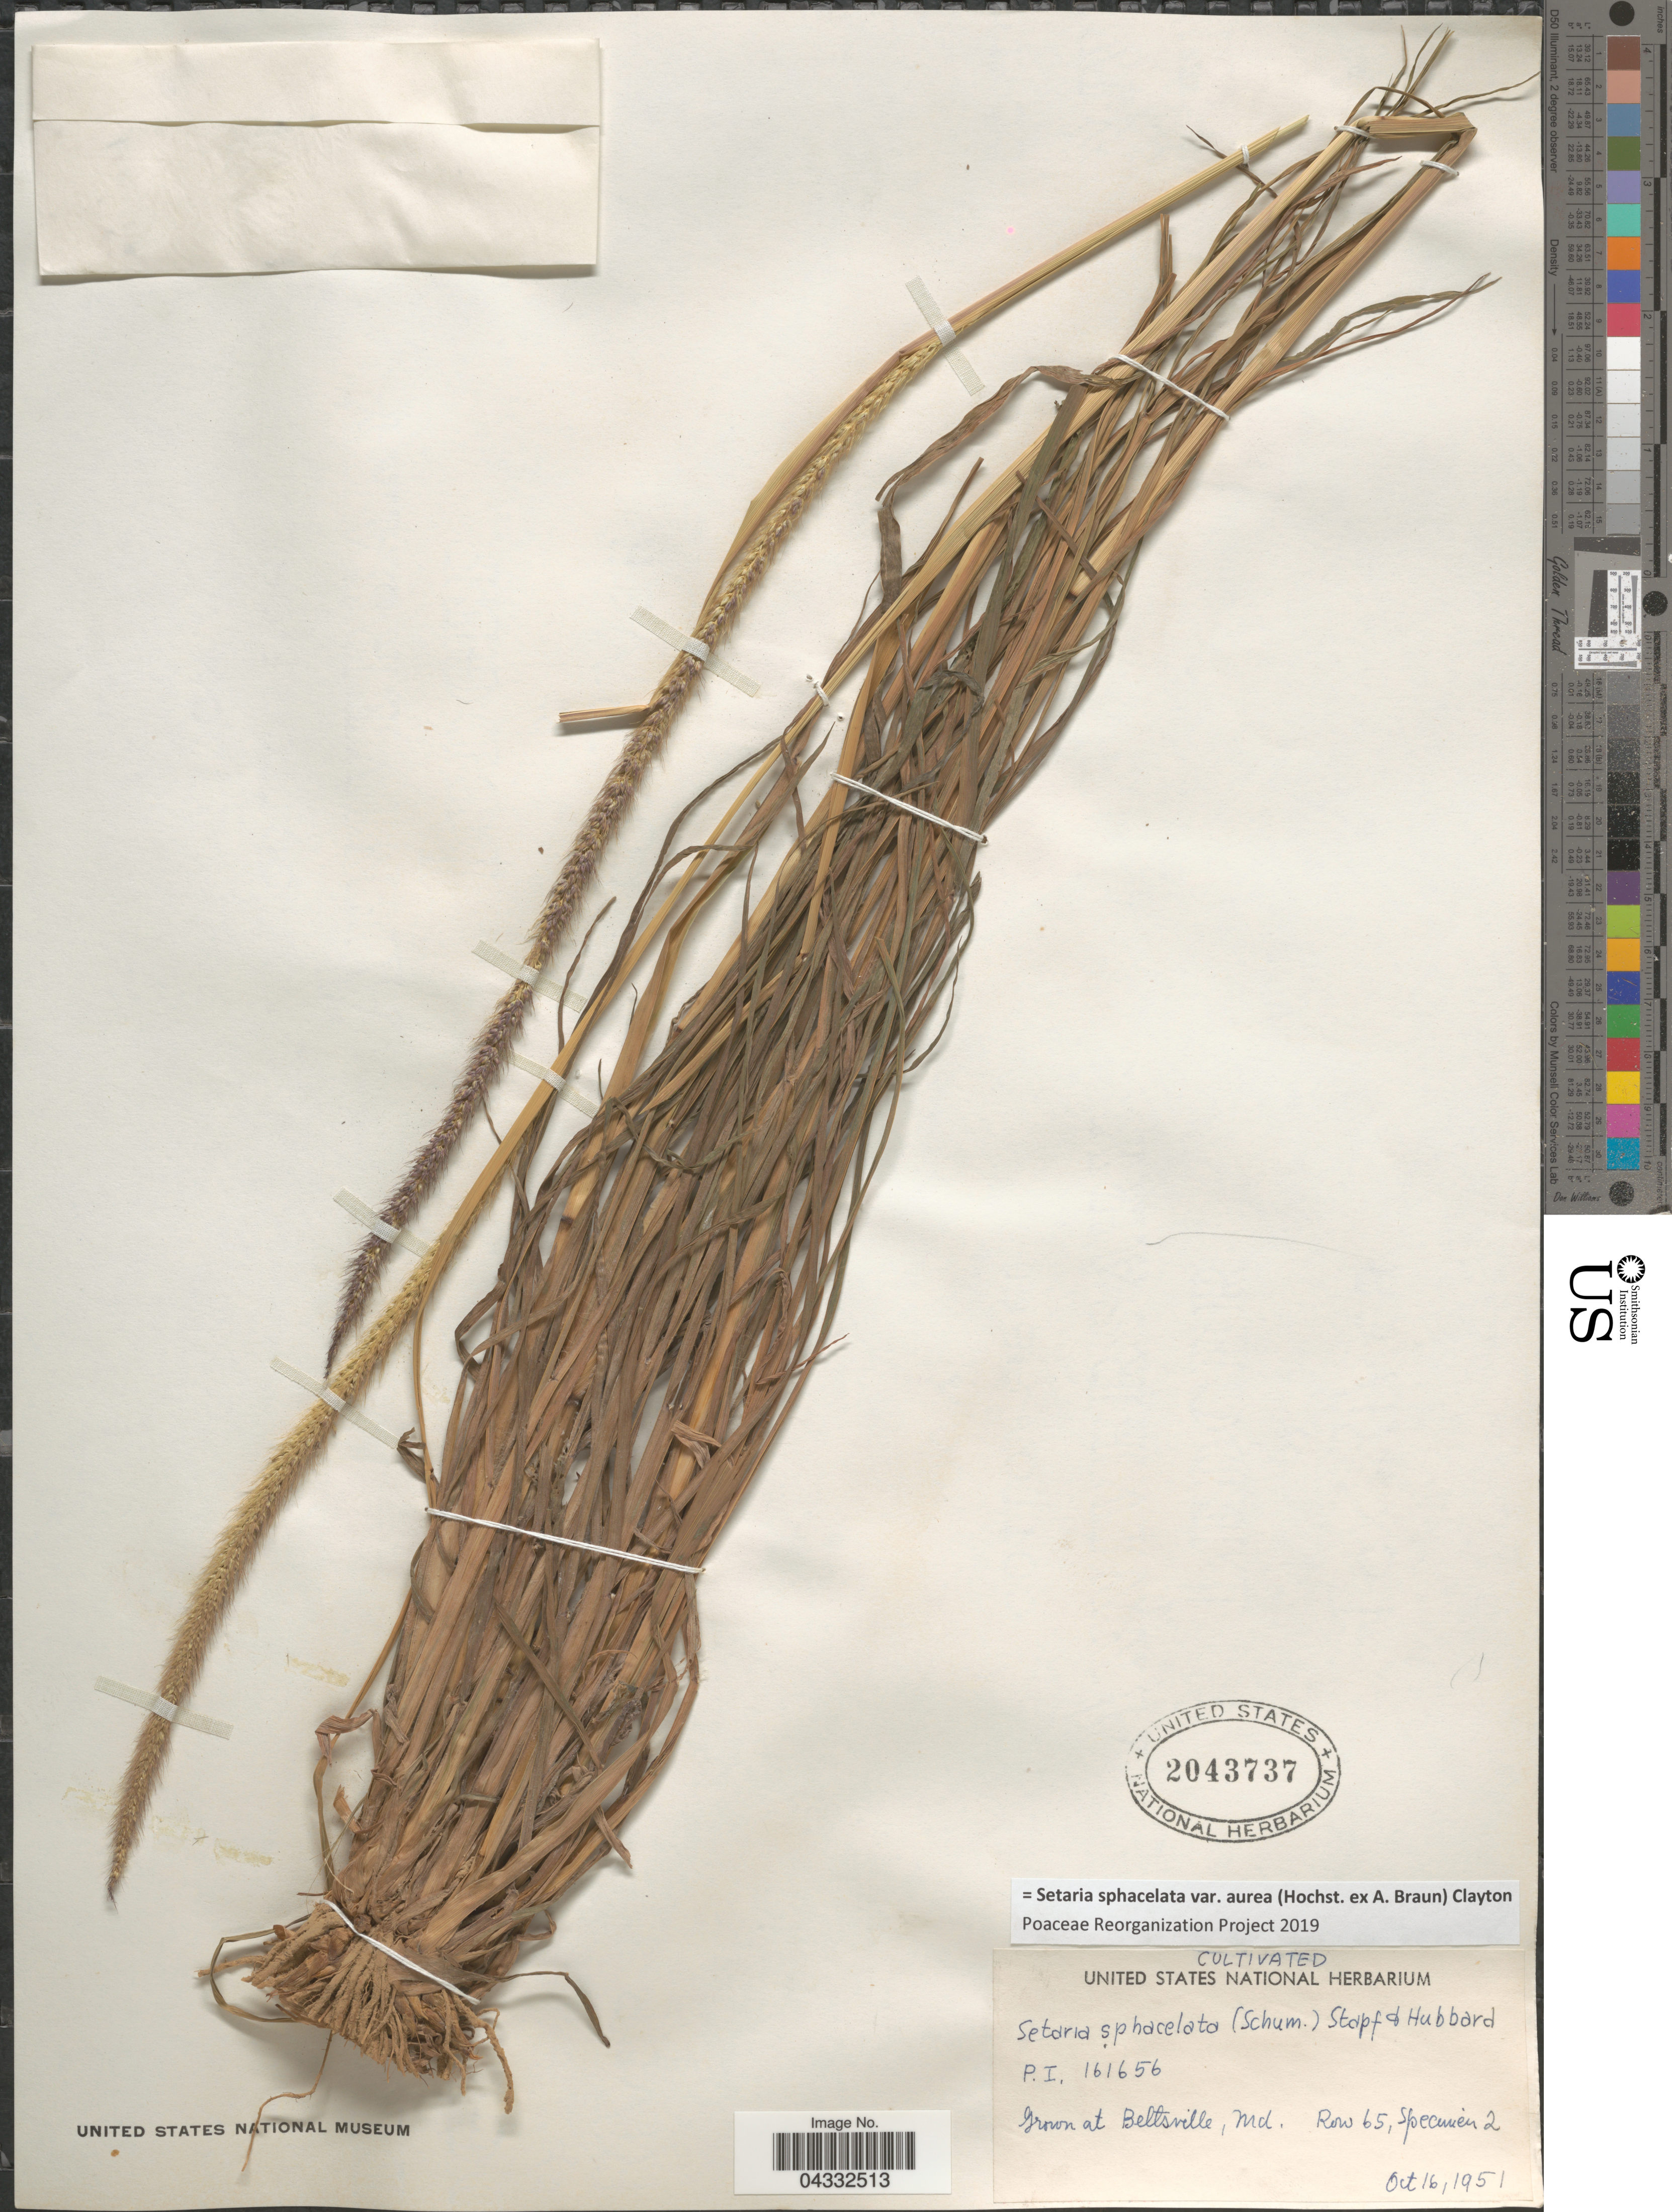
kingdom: Plantae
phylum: Tracheophyta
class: Liliopsida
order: Poales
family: Poaceae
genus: Setaria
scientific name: Setaria sphacelata var. aurea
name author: (Hochst. ex A. Braun) Clayton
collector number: P.I.161656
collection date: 1951-10-16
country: United States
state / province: Maryland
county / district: Prince George's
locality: At Beltsville, Md. Row 65, Specimen 2.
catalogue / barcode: US 2043737